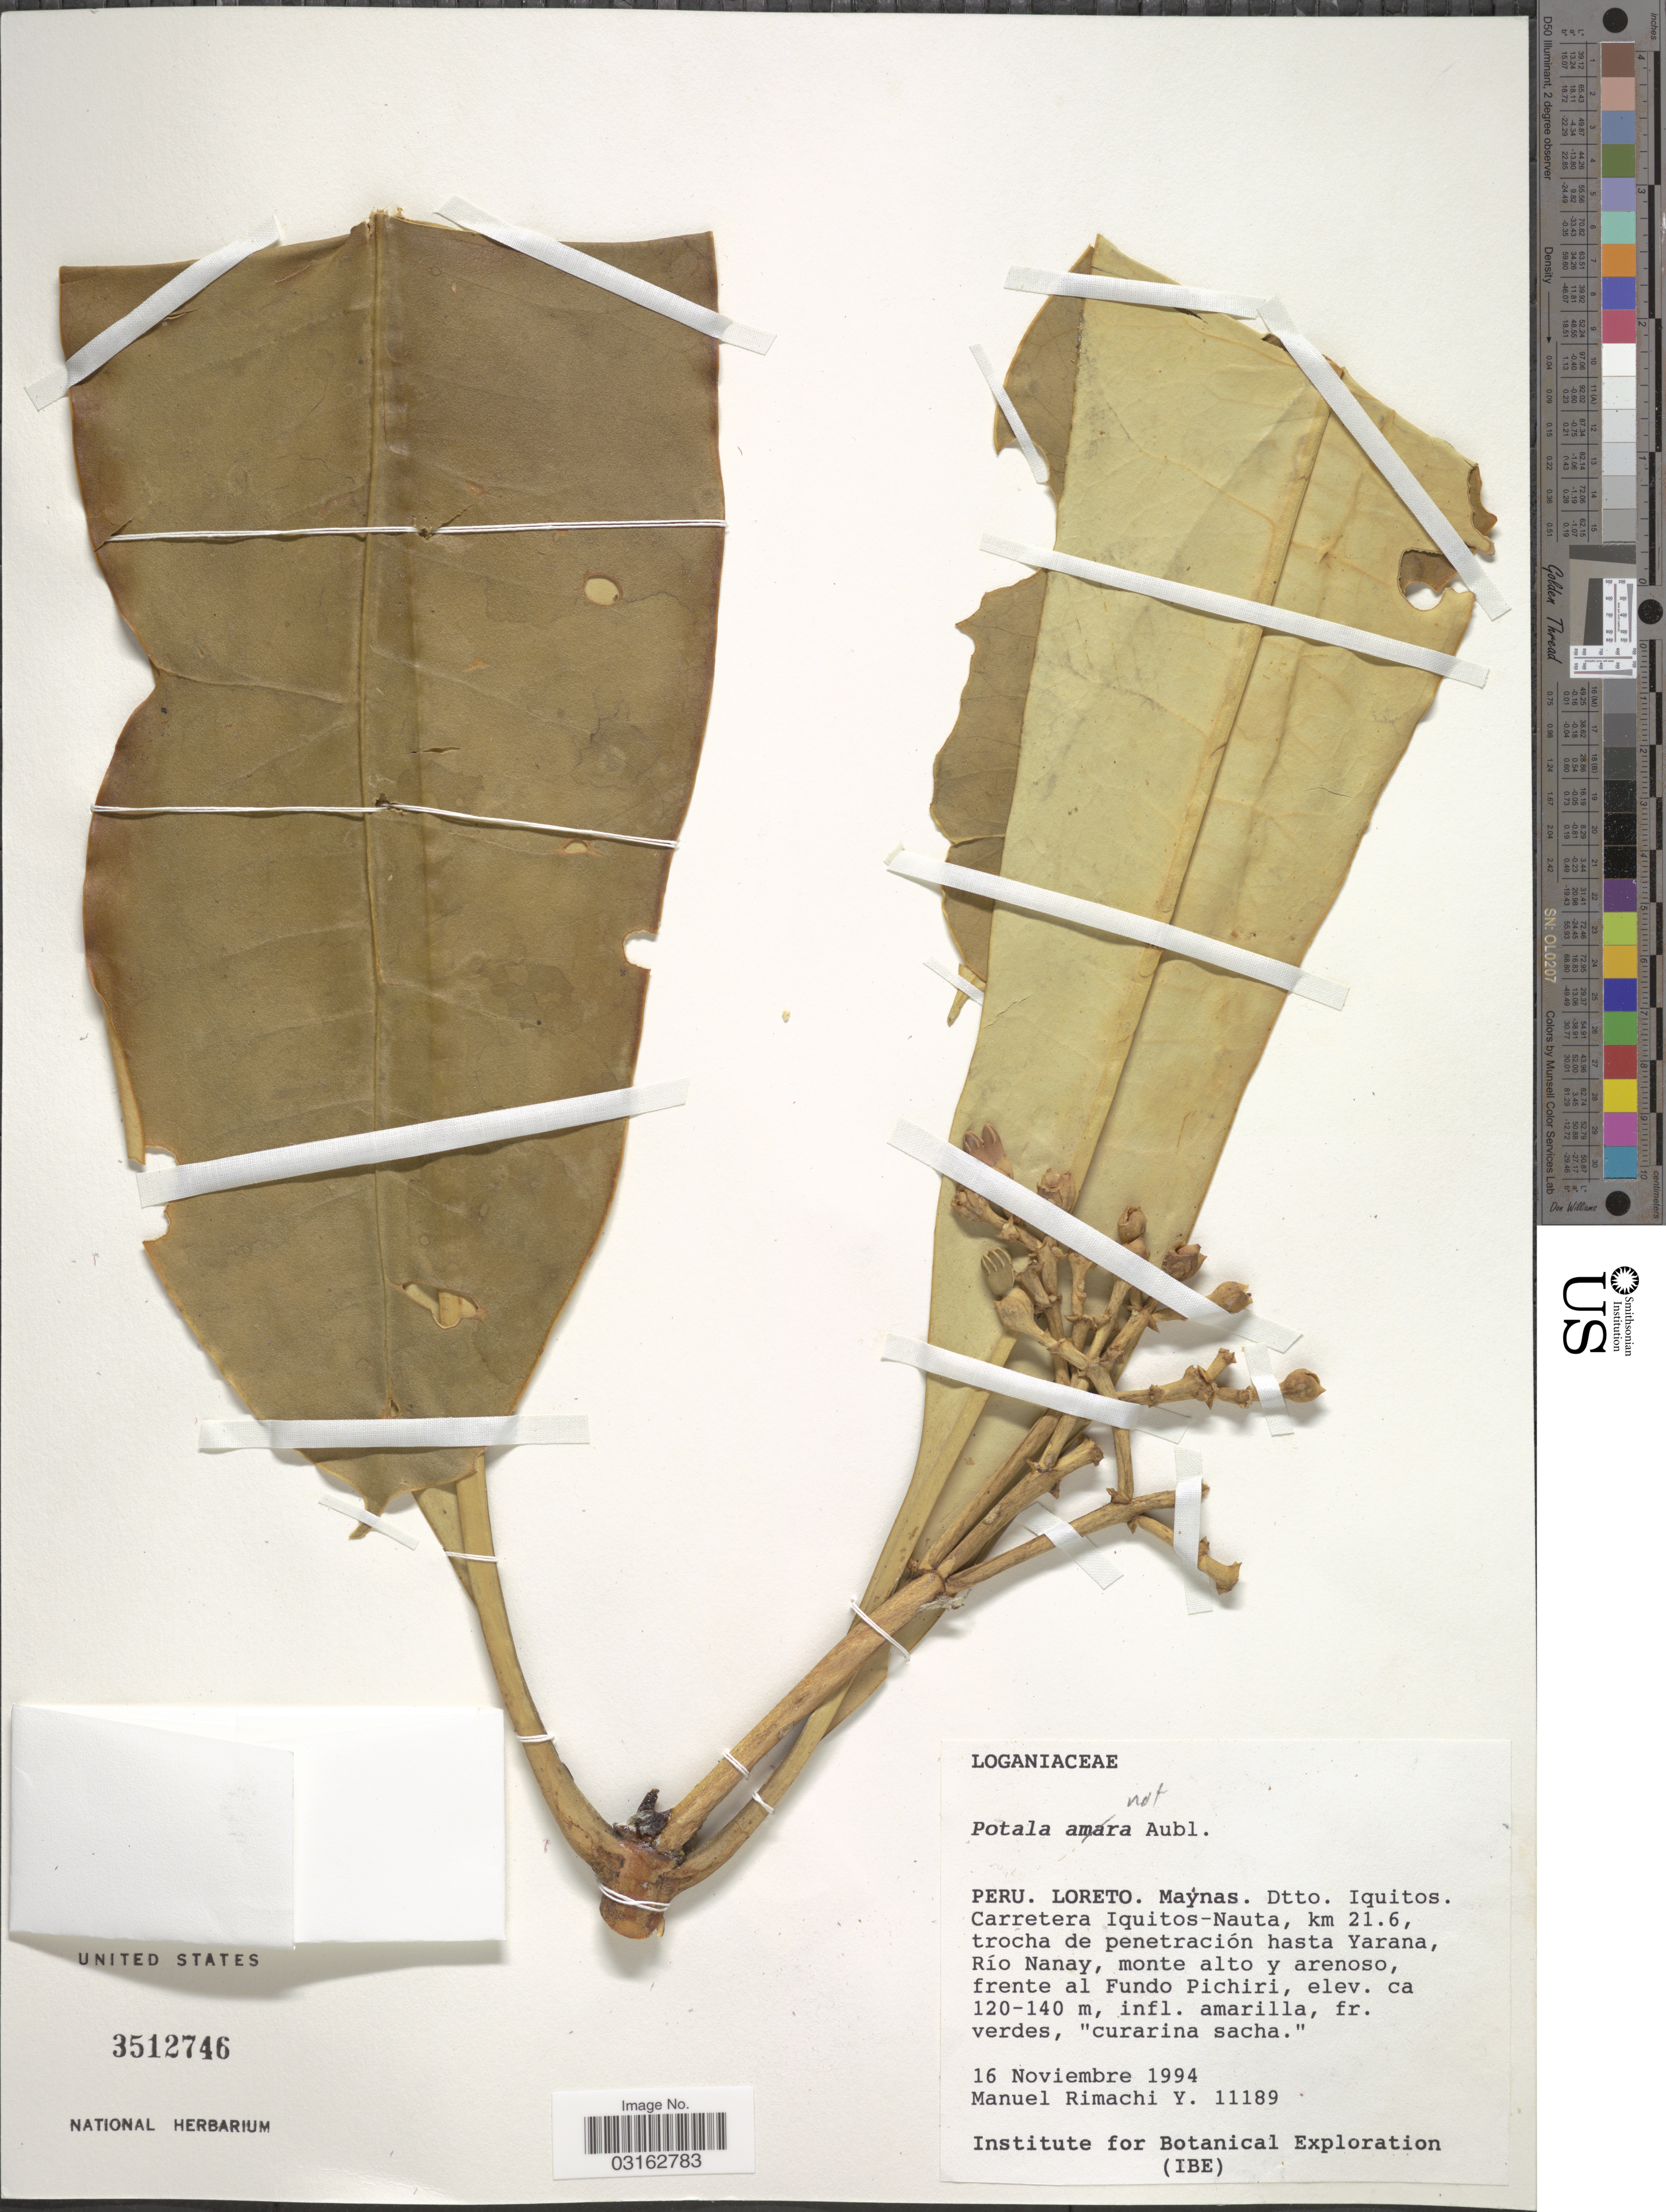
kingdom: Plantae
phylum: Tracheophyta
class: Magnoliopsida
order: Gentianales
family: Gentianaceae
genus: Potalia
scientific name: Potalia coronata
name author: Struwe & V.A. Albert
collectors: M. Rimachi Y.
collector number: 11189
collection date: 1994-11-16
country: Peru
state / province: Loreto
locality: Maynas, Dtto. Iquitos, Carretera Iquitos-Nauta, km 21.6, trocha de penetración hasta Yarana, Río Nanay, monte alto y arenoso, frente al Fundo Pichiri.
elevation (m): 120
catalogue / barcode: US 3512746